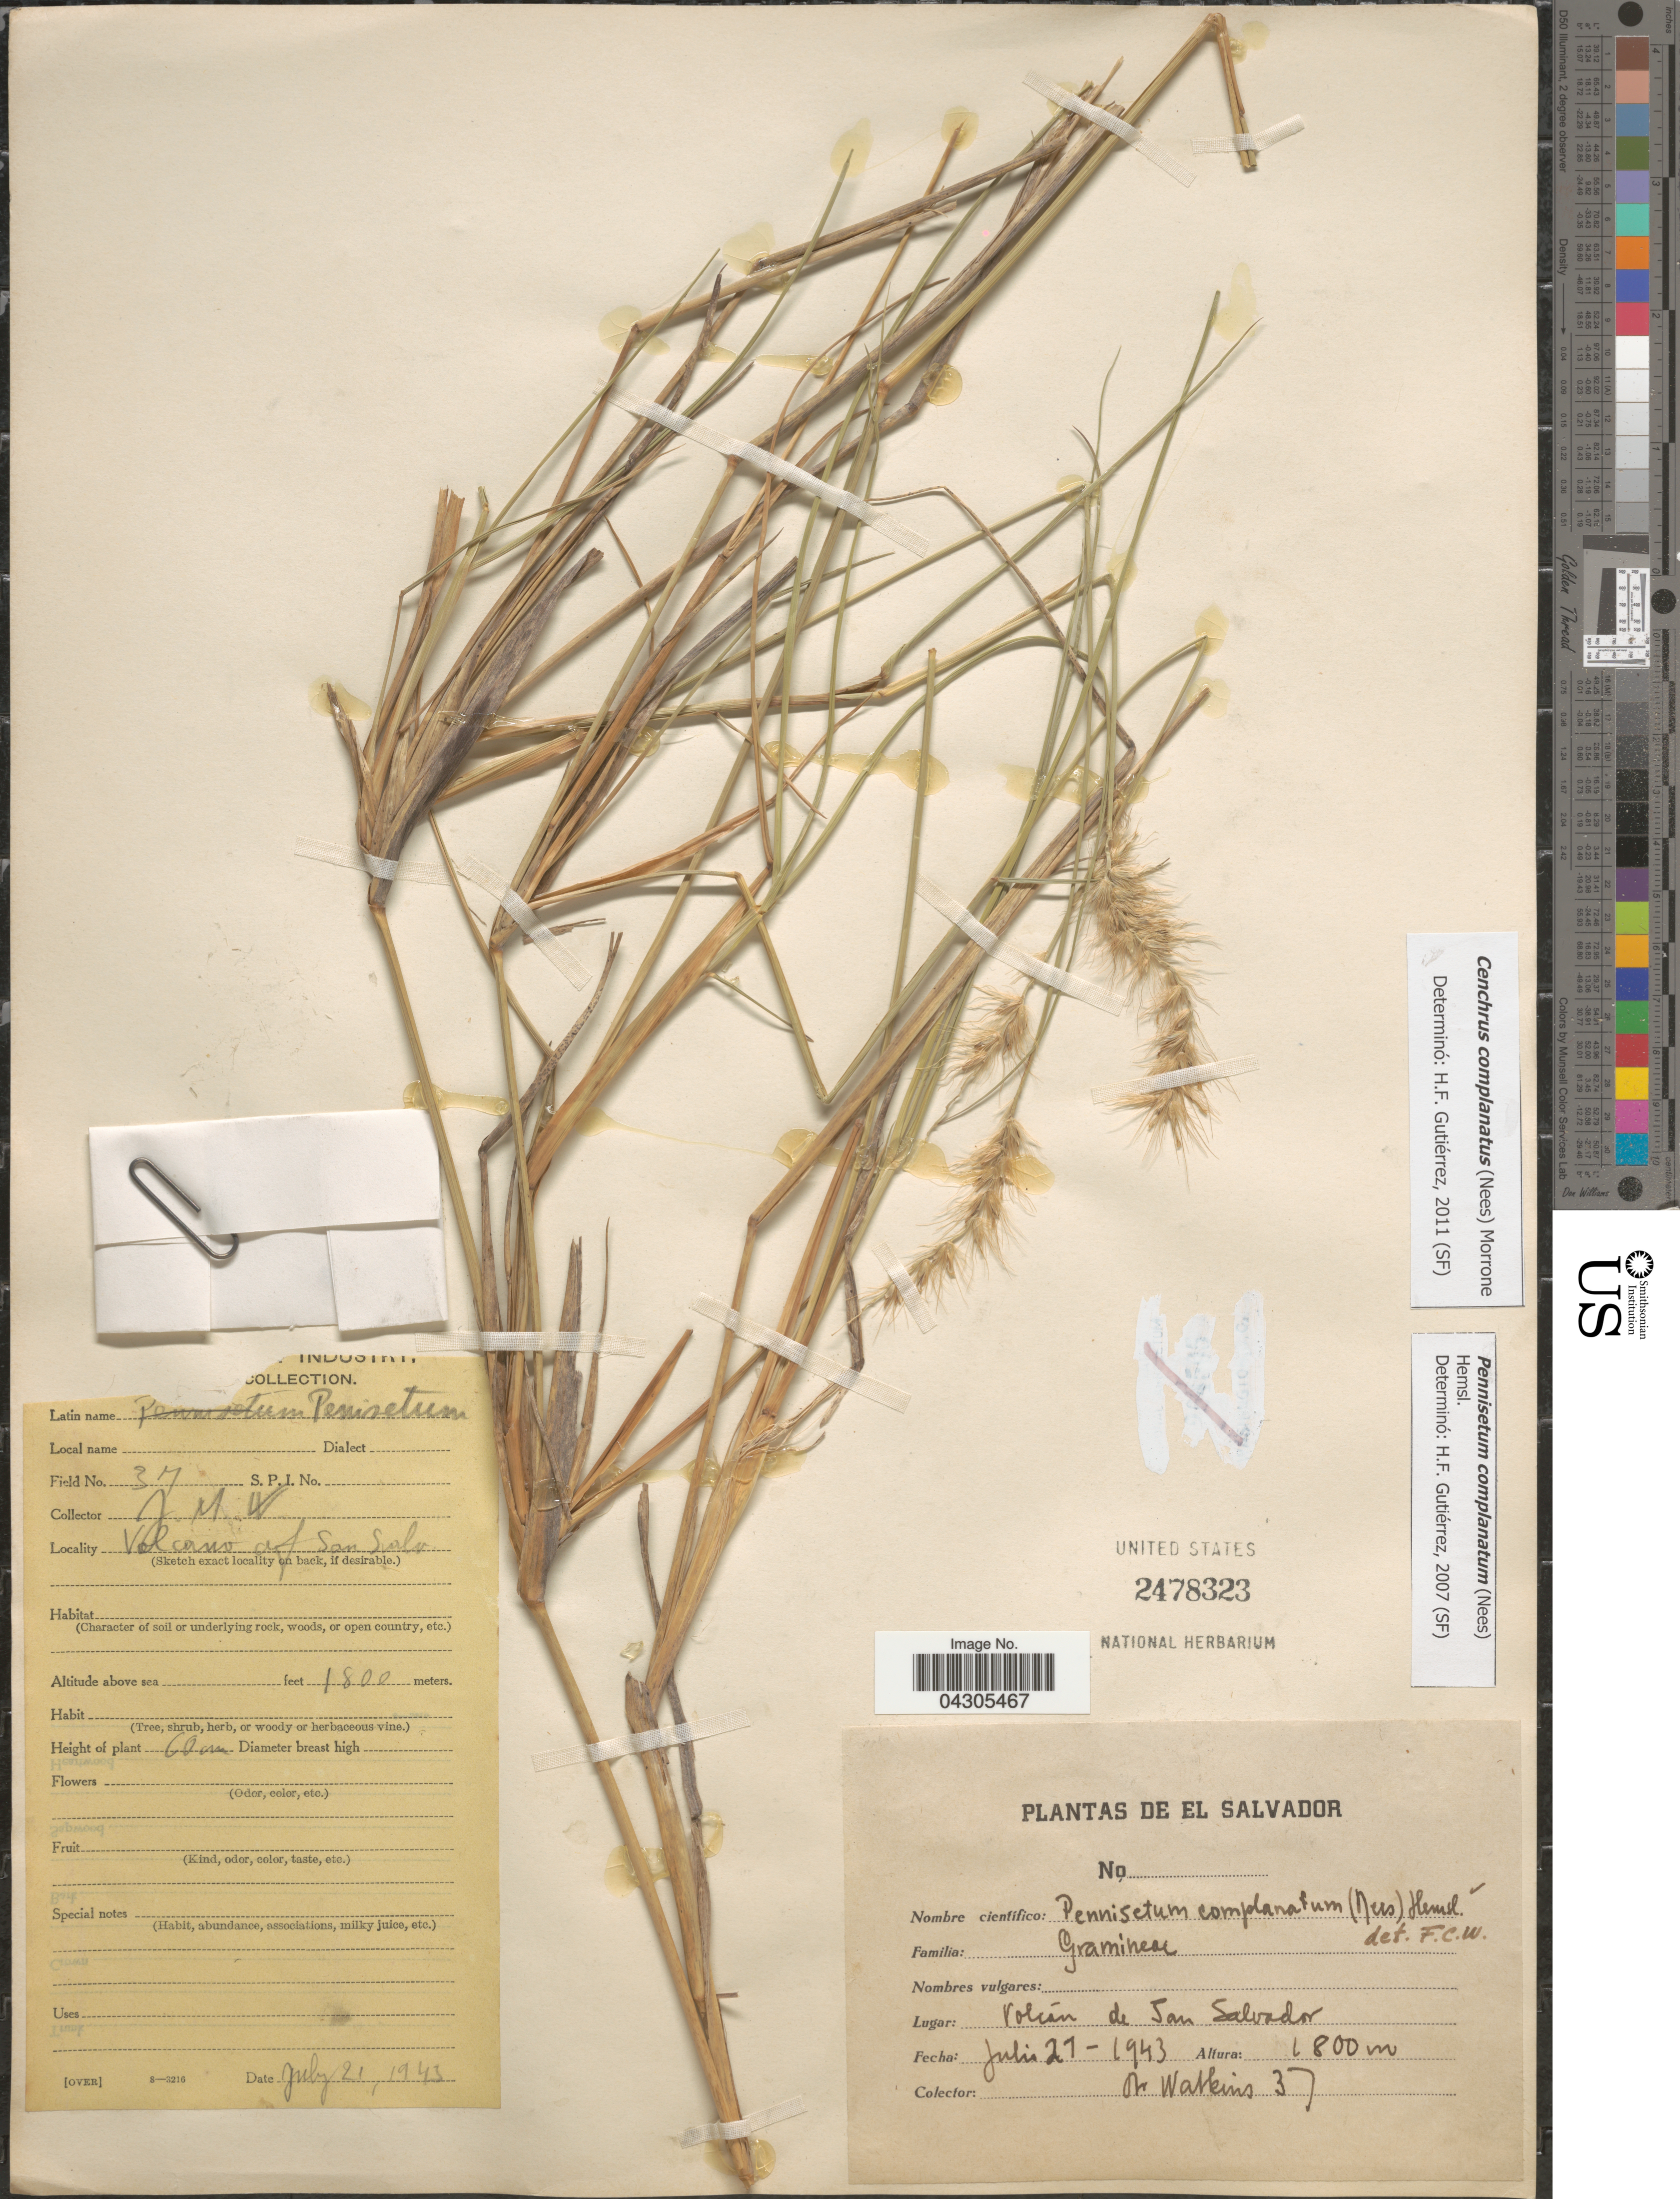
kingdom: Plantae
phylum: Tracheophyta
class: Liliopsida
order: Poales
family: Poaceae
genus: Cenchrus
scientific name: Cenchrus complanatus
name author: (Nees) Morrone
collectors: Watkins, --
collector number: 37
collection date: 1943-07-27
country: El Salvador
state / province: San Salvador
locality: Volcán of San Salvador.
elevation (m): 1800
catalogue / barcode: US 2478323